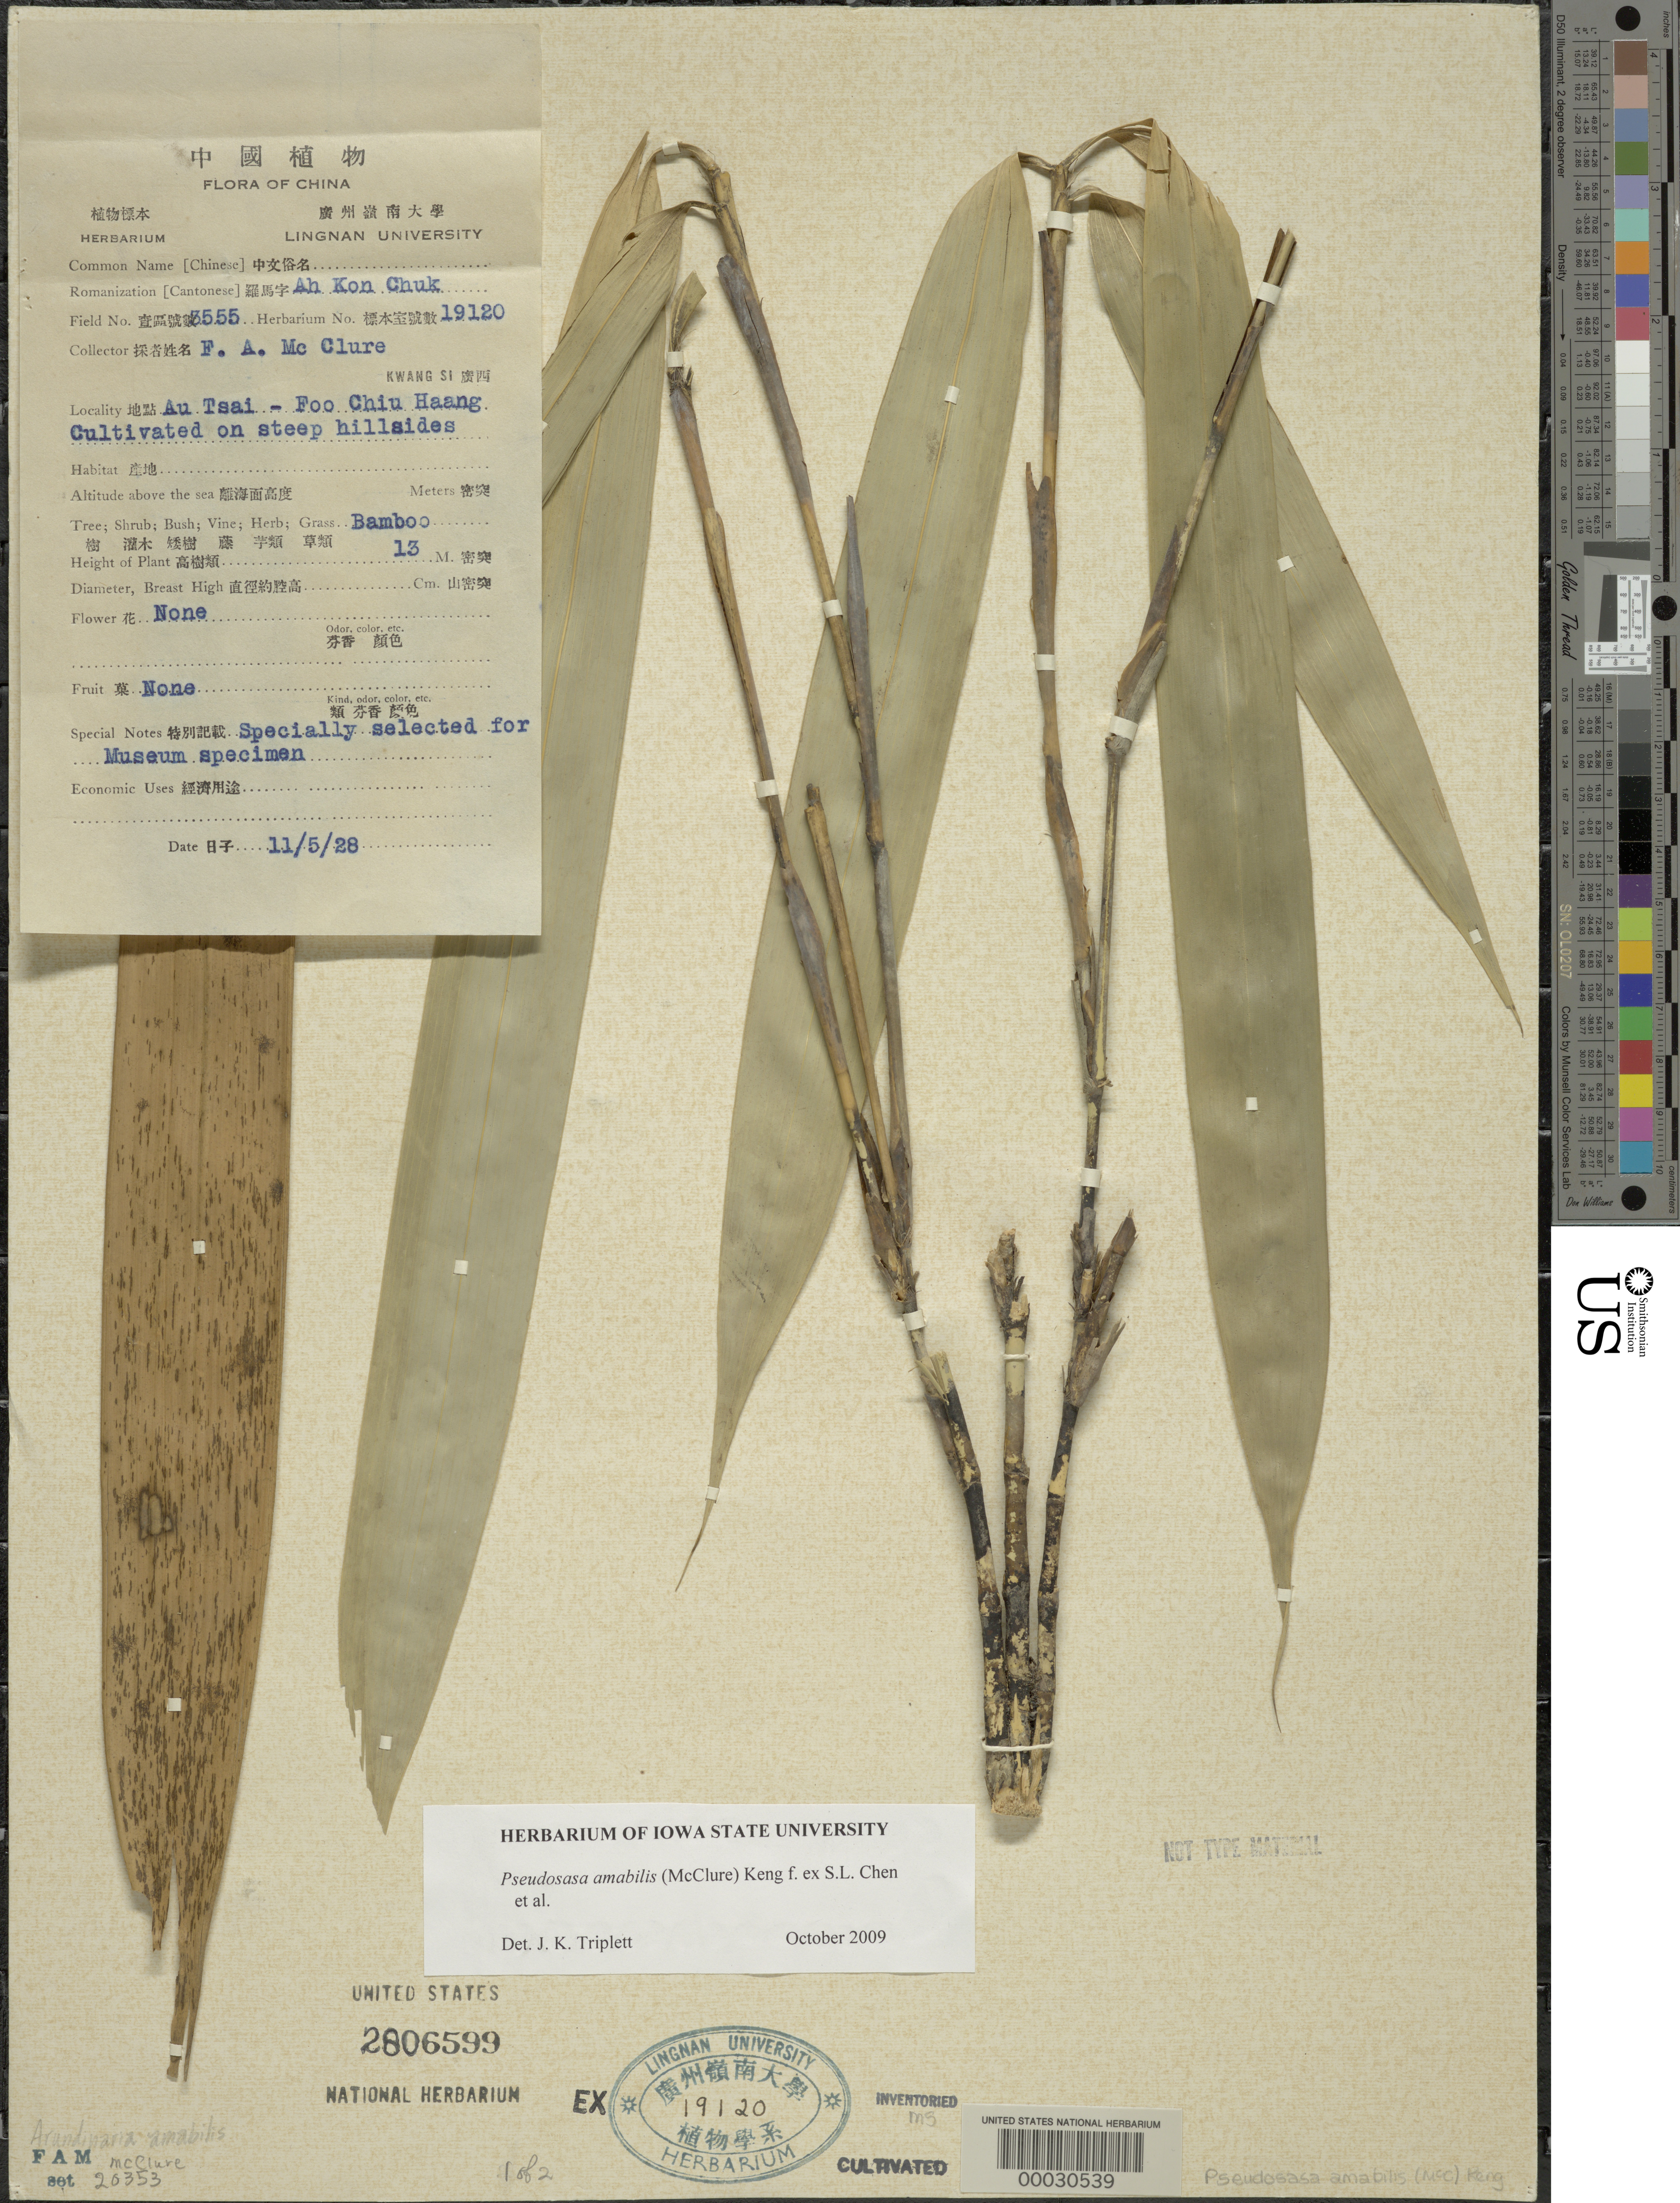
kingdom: Plantae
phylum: Tracheophyta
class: Liliopsida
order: Poales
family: Poaceae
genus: Pseudosasa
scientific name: Pseudosasa amabilis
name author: (McClure) Keng f.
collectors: F. A. McClure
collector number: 3555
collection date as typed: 05 Nov 1928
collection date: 1928-05-11 or 1928-11-05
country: China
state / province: Jiangxi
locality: Au Tsai-Foo Chiu Haang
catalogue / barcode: US 2806599